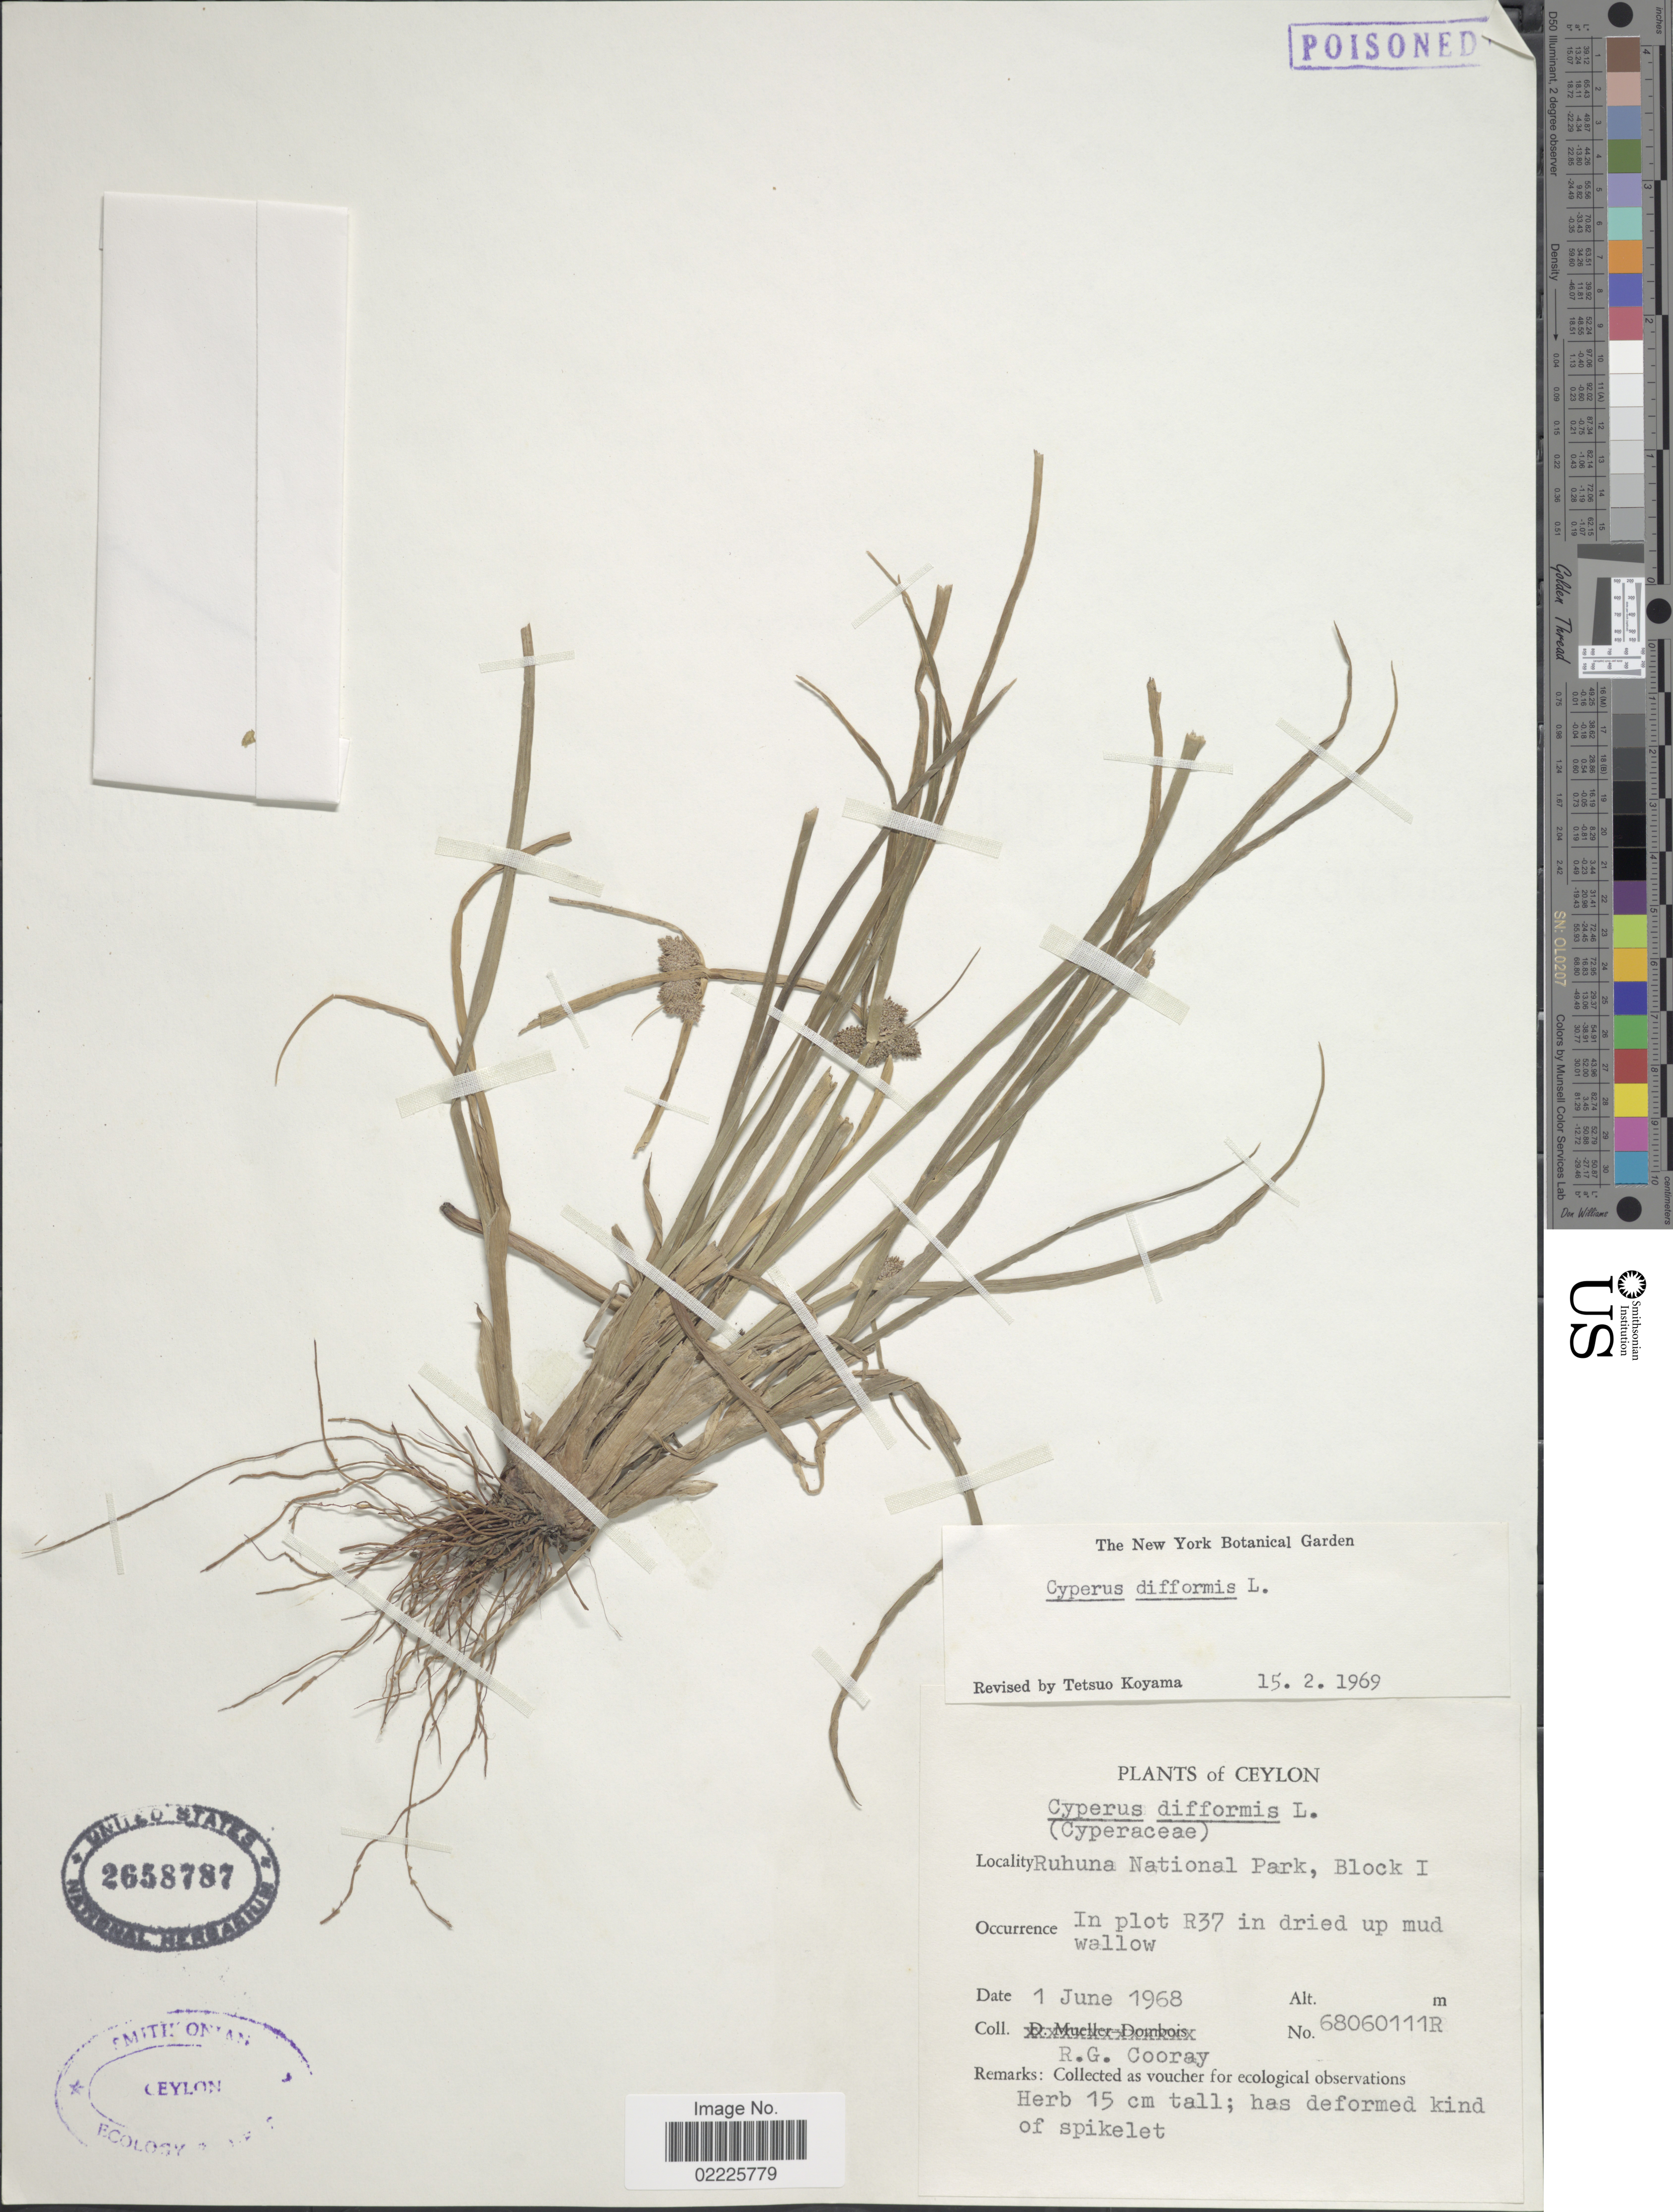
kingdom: Plantae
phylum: Tracheophyta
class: Liliopsida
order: Poales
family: Cyperaceae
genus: Cyperus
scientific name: Cyperus difformis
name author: L.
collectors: R. Cooray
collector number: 68060111R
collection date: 1968-06-01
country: Sri Lanka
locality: Ceylon, Ruhuna National Park, Block I, In plot R37 in dried up mud wallow.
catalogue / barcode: US 2658787